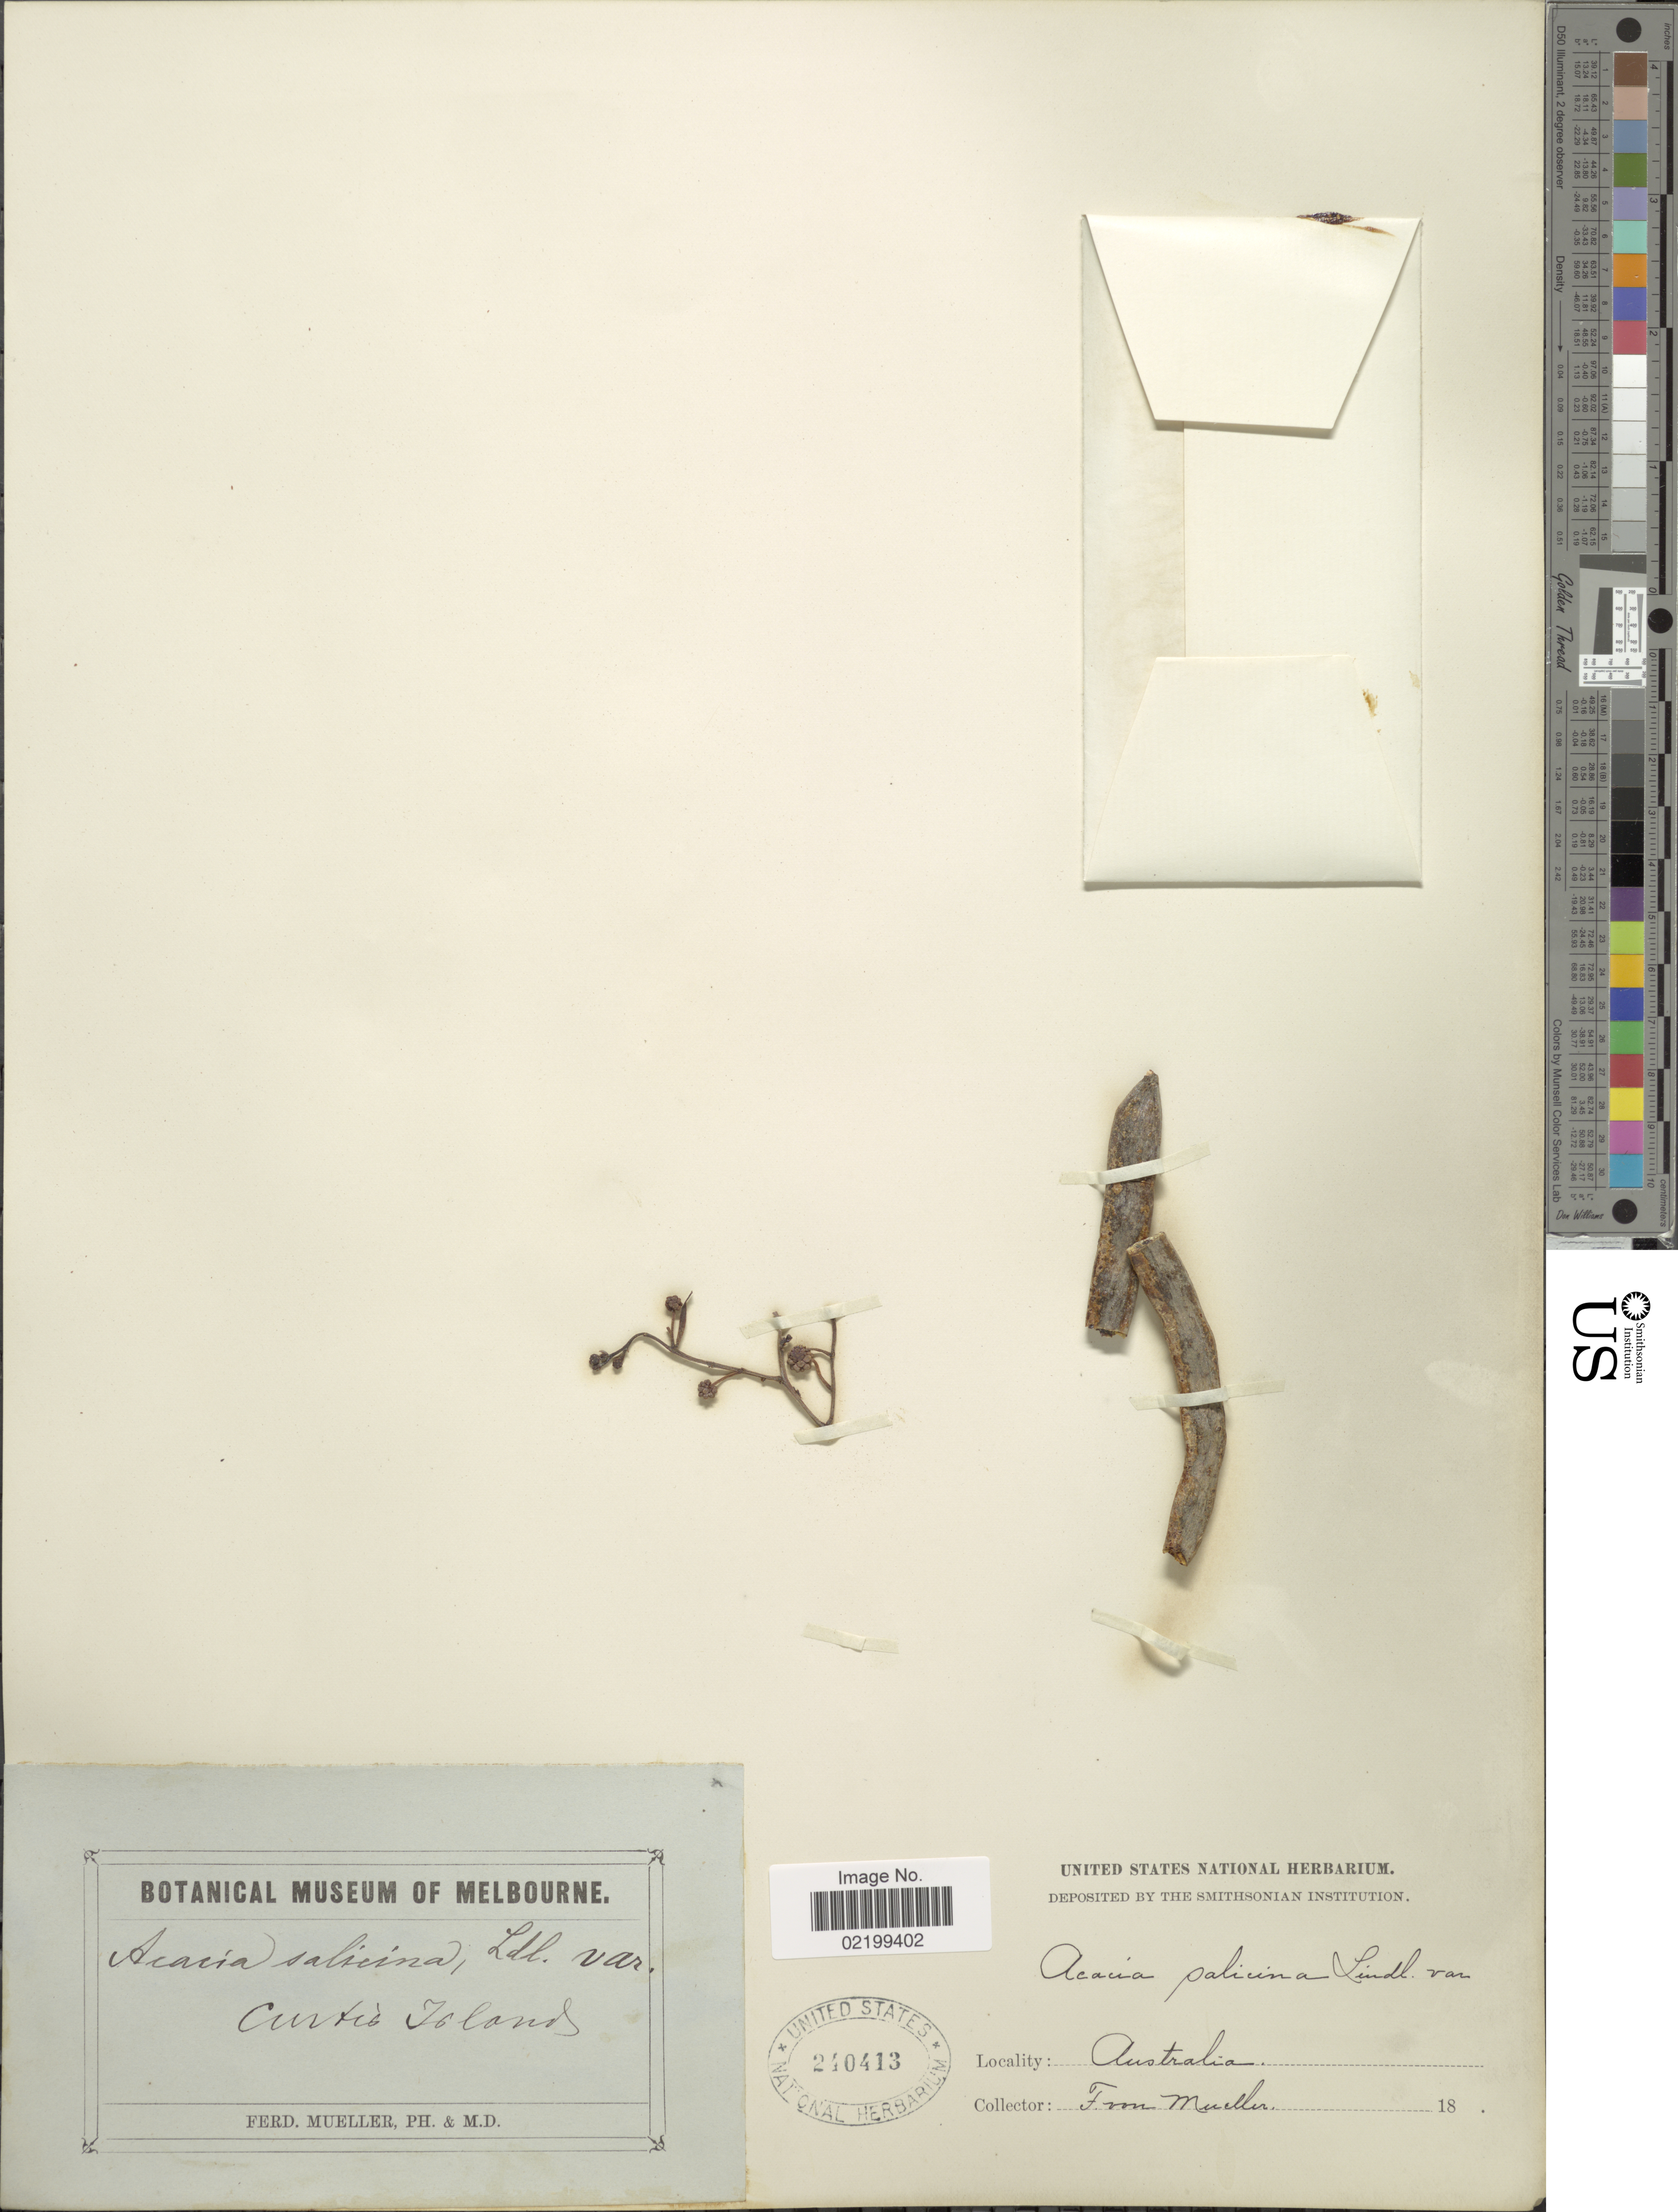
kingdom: Plantae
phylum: Tracheophyta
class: Magnoliopsida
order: Fabales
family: Fabaceae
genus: Acacia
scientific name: Acacia salicina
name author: Lindl.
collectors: F. von Mueller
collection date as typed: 18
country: Australia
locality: Curtis Island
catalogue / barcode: US 240413